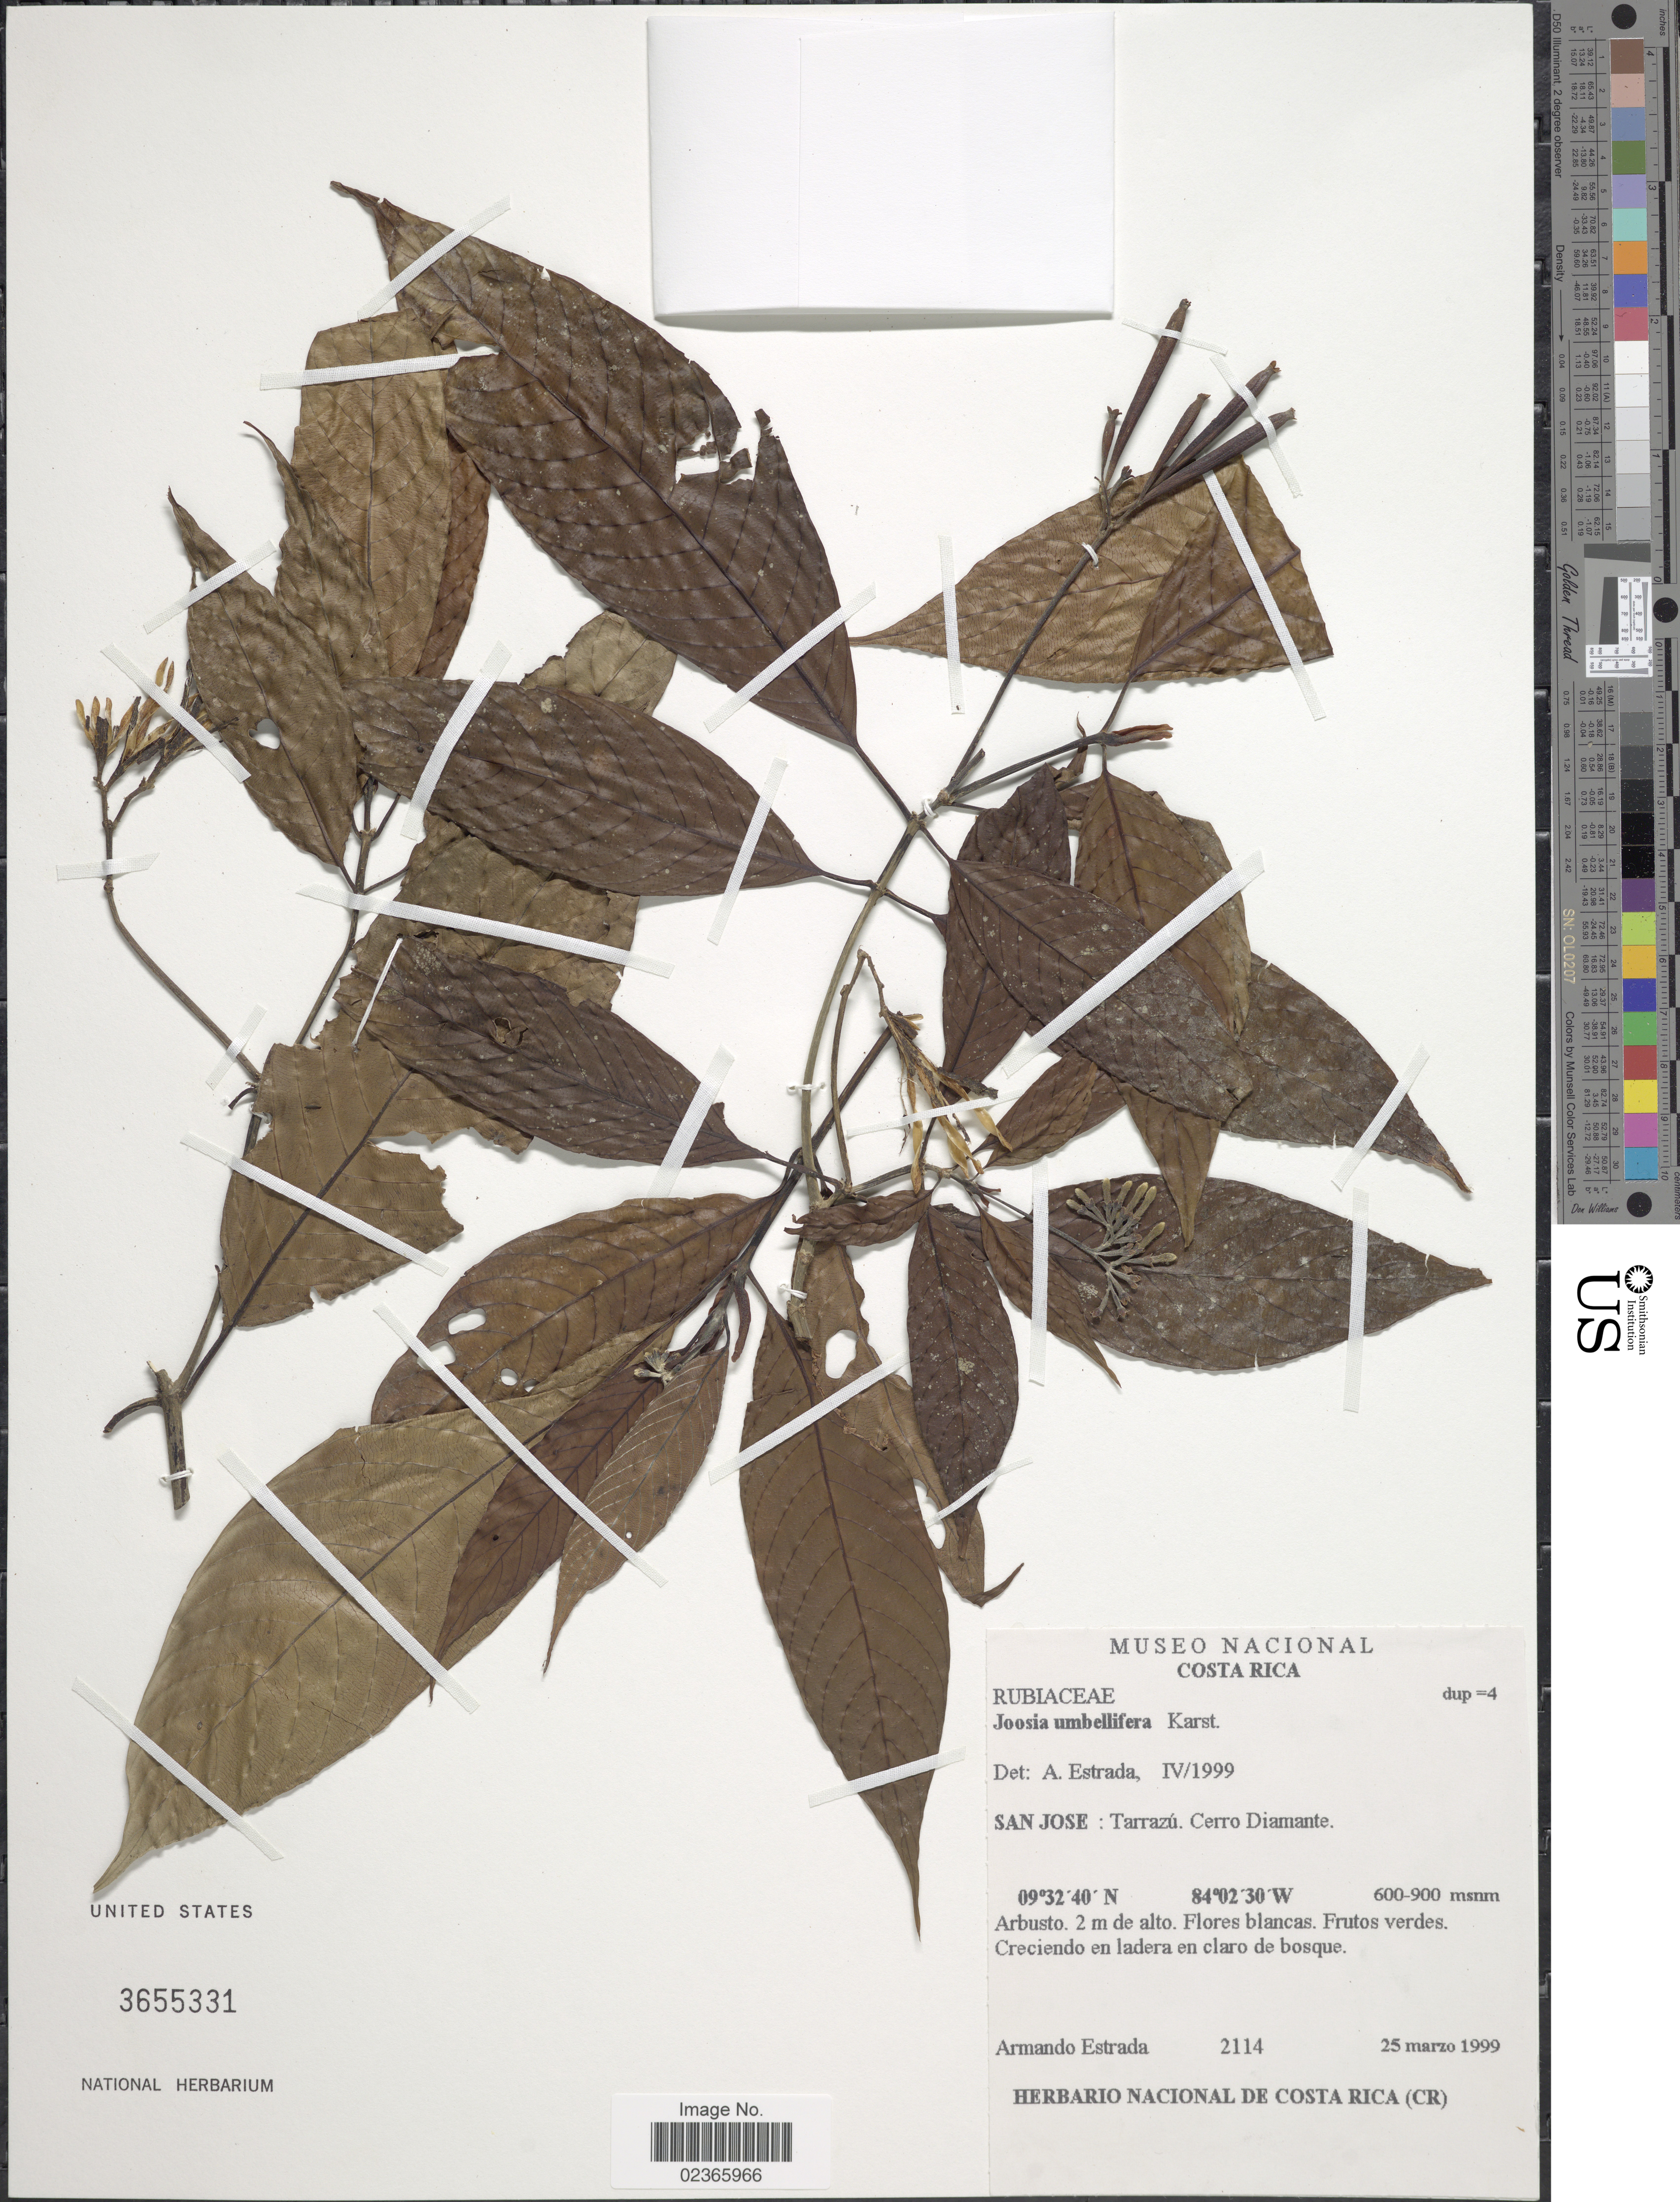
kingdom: Plantae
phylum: Tracheophyta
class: Magnoliopsida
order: Gentianales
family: Rubiaceae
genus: Joosia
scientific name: Joosia umbellifera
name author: H. Karst.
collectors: A. Estrada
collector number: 2114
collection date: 1999-03-25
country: Costa Rica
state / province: San José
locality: San Jose: Tarrazu. Cerro Diamante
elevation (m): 600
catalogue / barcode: US 3655331